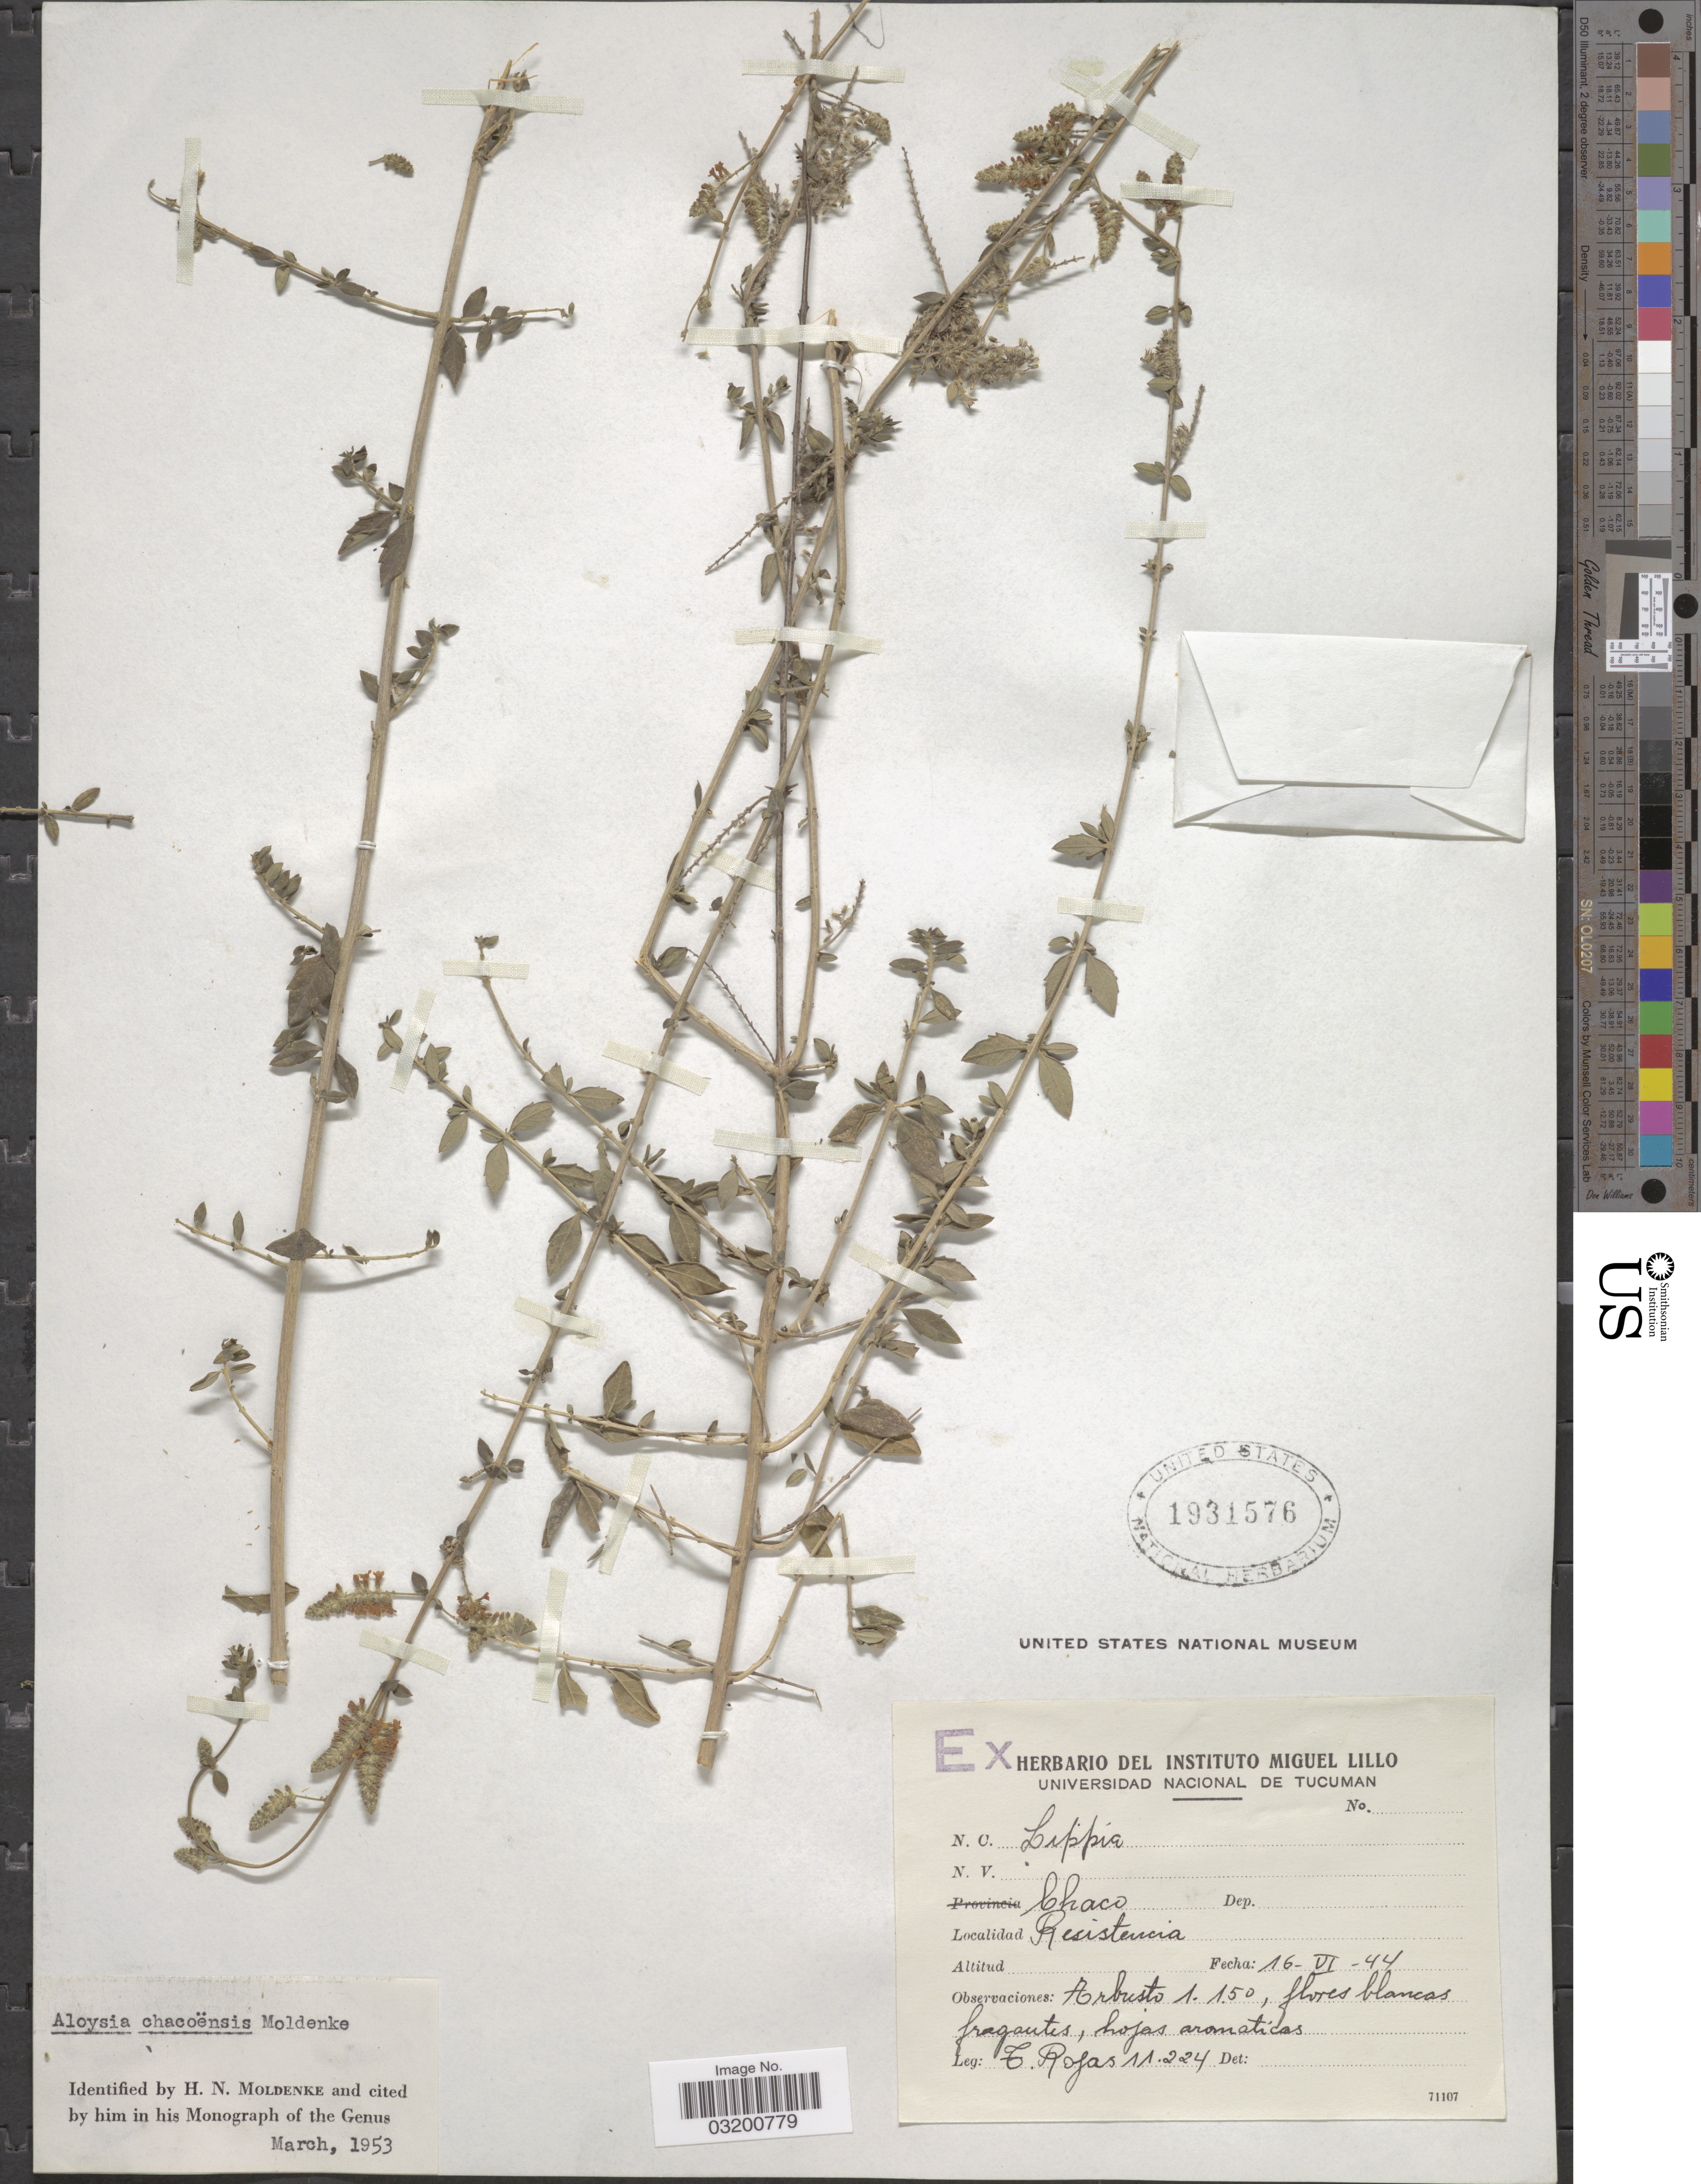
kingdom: Plantae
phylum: Tracheophyta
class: Magnoliopsida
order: Lamiales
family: Verbenaceae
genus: Aloysia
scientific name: Aloysia chacoensis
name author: Moldenke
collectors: T. Rojas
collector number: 11224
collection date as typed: Transcribed d/m/y: 16/6/44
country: Argentina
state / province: Chaco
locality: Resistencia.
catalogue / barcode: US 1931576